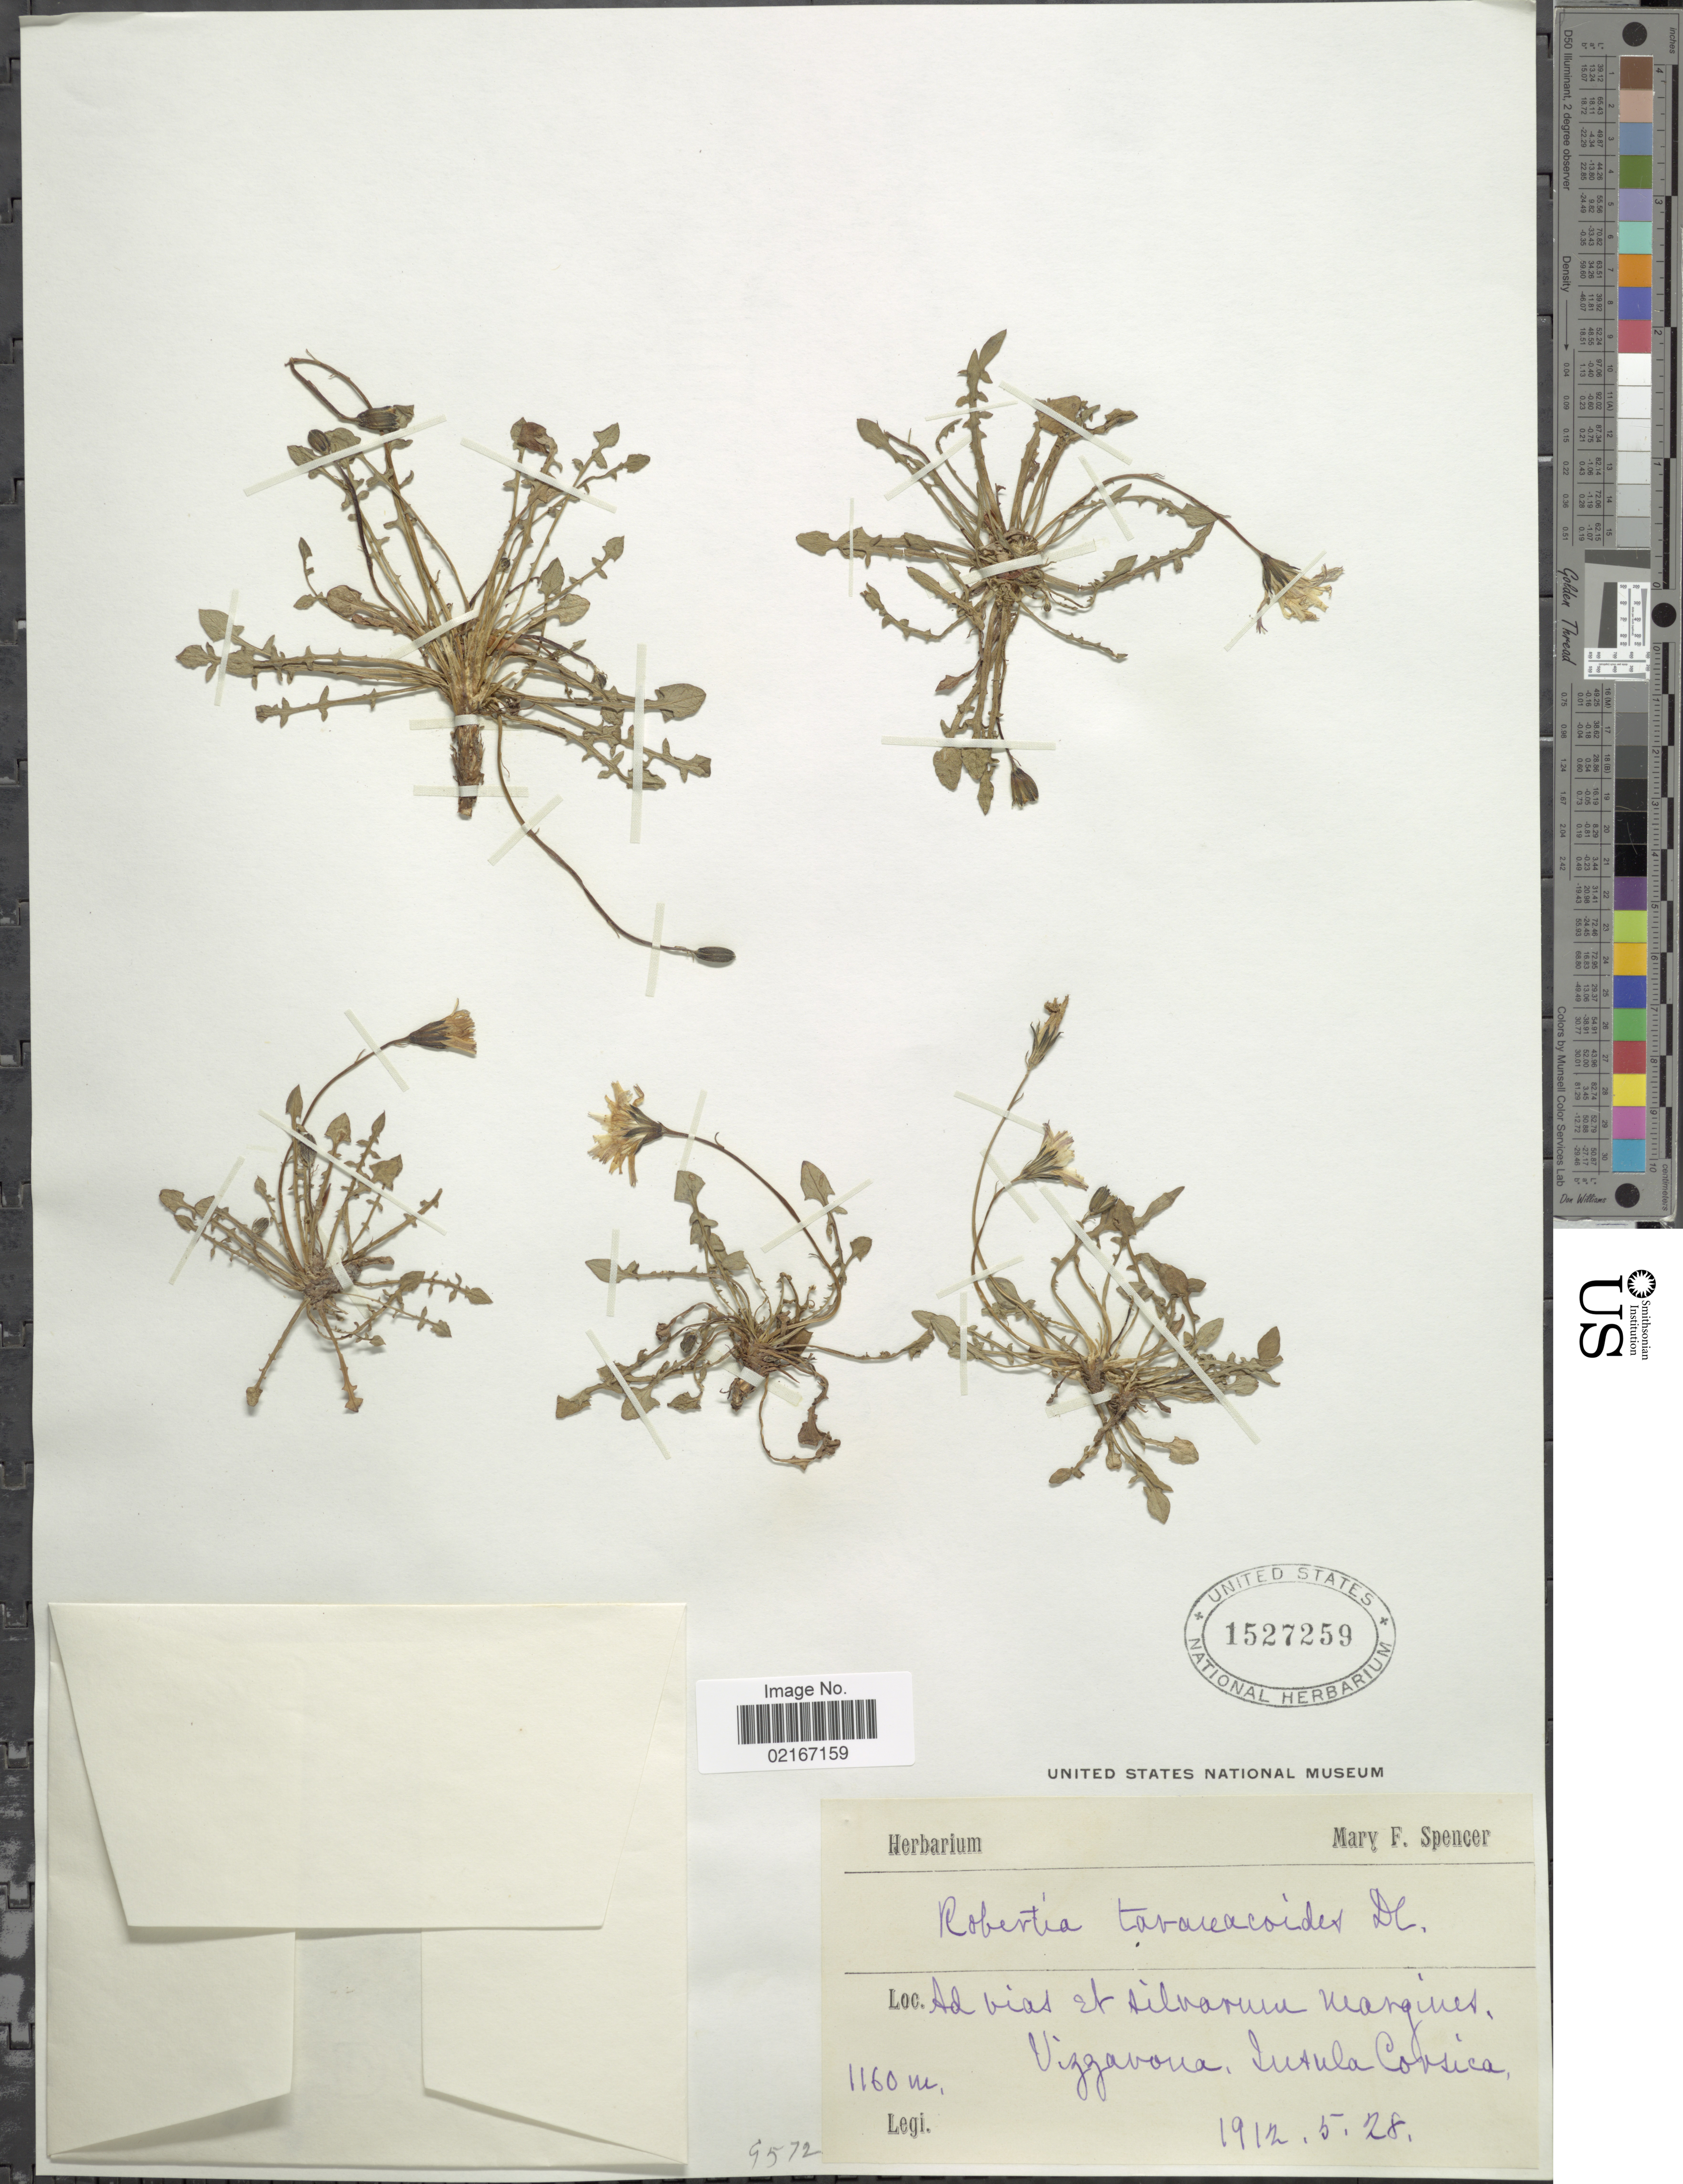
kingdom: Plantae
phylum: Tracheophyta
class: Magnoliopsida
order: Asterales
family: Asteraceae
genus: Hypochaeris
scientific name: Hypochaeris robertia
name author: (Sch. Bip.) Fiori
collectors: M. Spencer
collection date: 1912-05-28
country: France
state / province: Corsica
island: Corse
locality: Ad vias et silvaruu, neargiues, Vizzavona, Iutula Corsica [interpreted]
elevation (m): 1160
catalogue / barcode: US 1527259